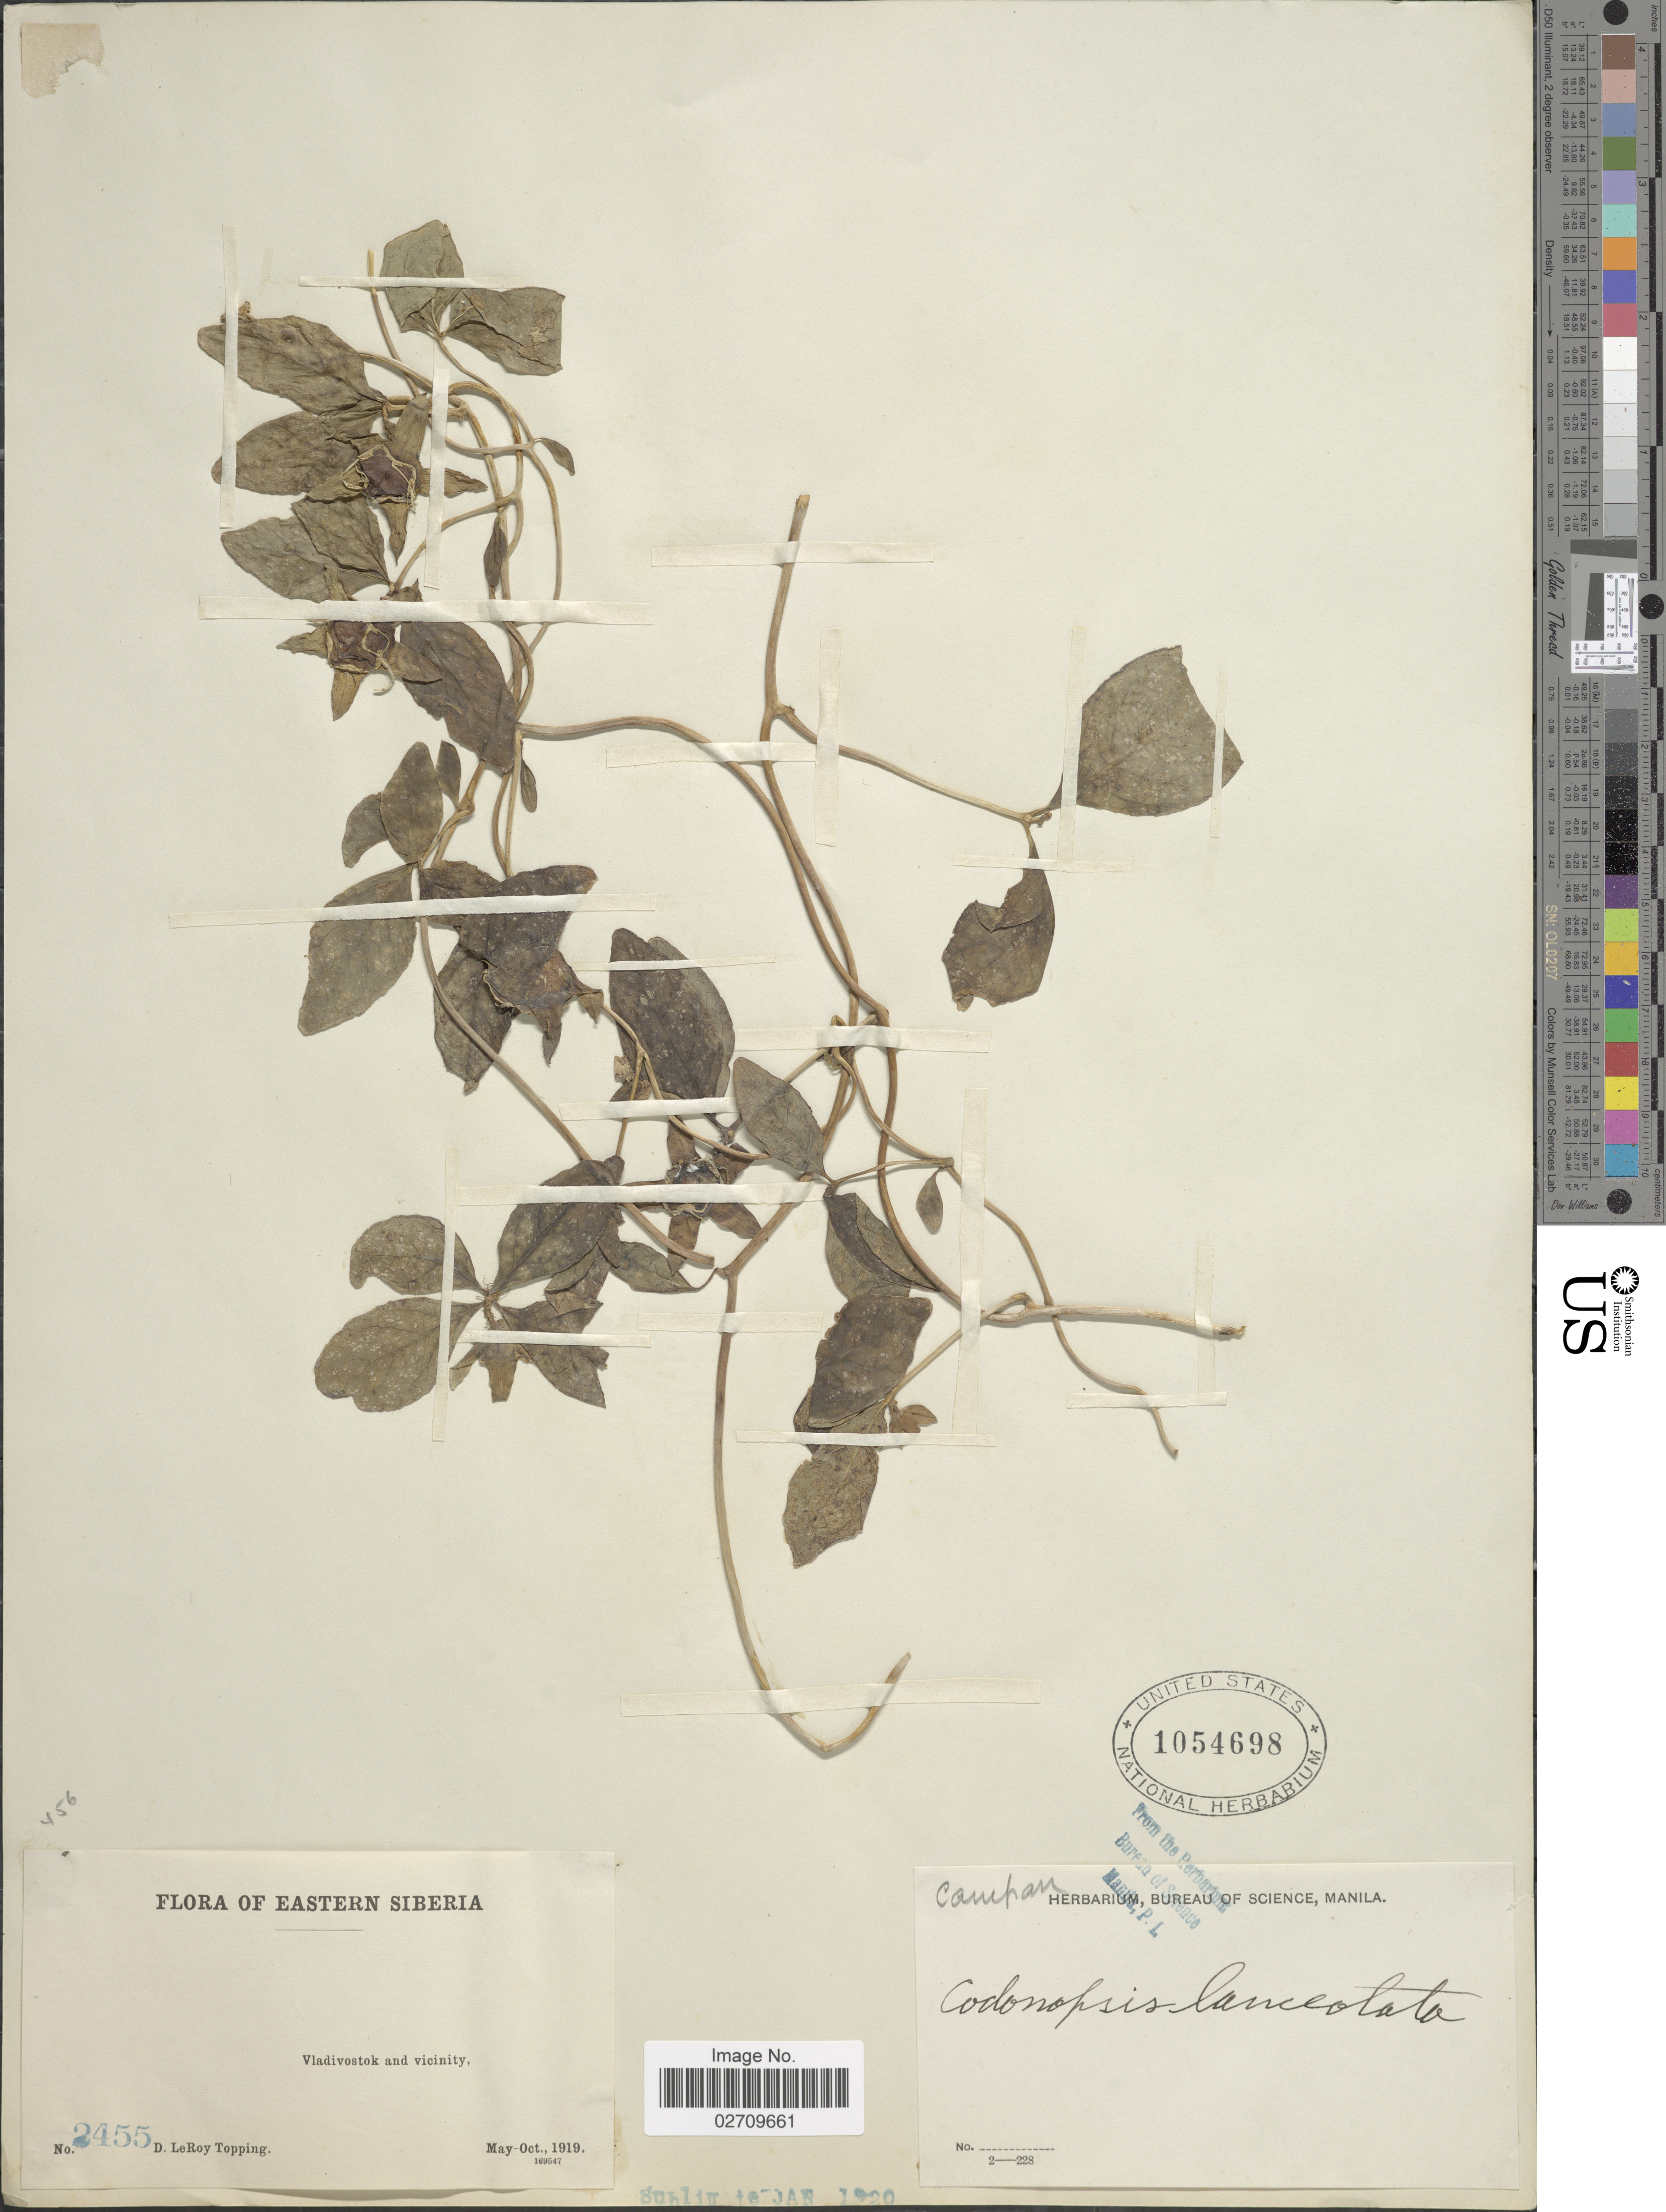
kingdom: Plantae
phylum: Tracheophyta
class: Magnoliopsida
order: Asterales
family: Campanulaceae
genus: Codonopsis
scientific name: Codonopsis lanceolata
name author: (Siebold & Zucc.) Benth. & Hook. f. ex Trautv.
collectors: D. L. Topping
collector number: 2455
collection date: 1919-05/1919-10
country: Russian Federation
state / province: Primorsky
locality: Eastern Siberia, Vladivostok and vicinity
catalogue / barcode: US 1054698